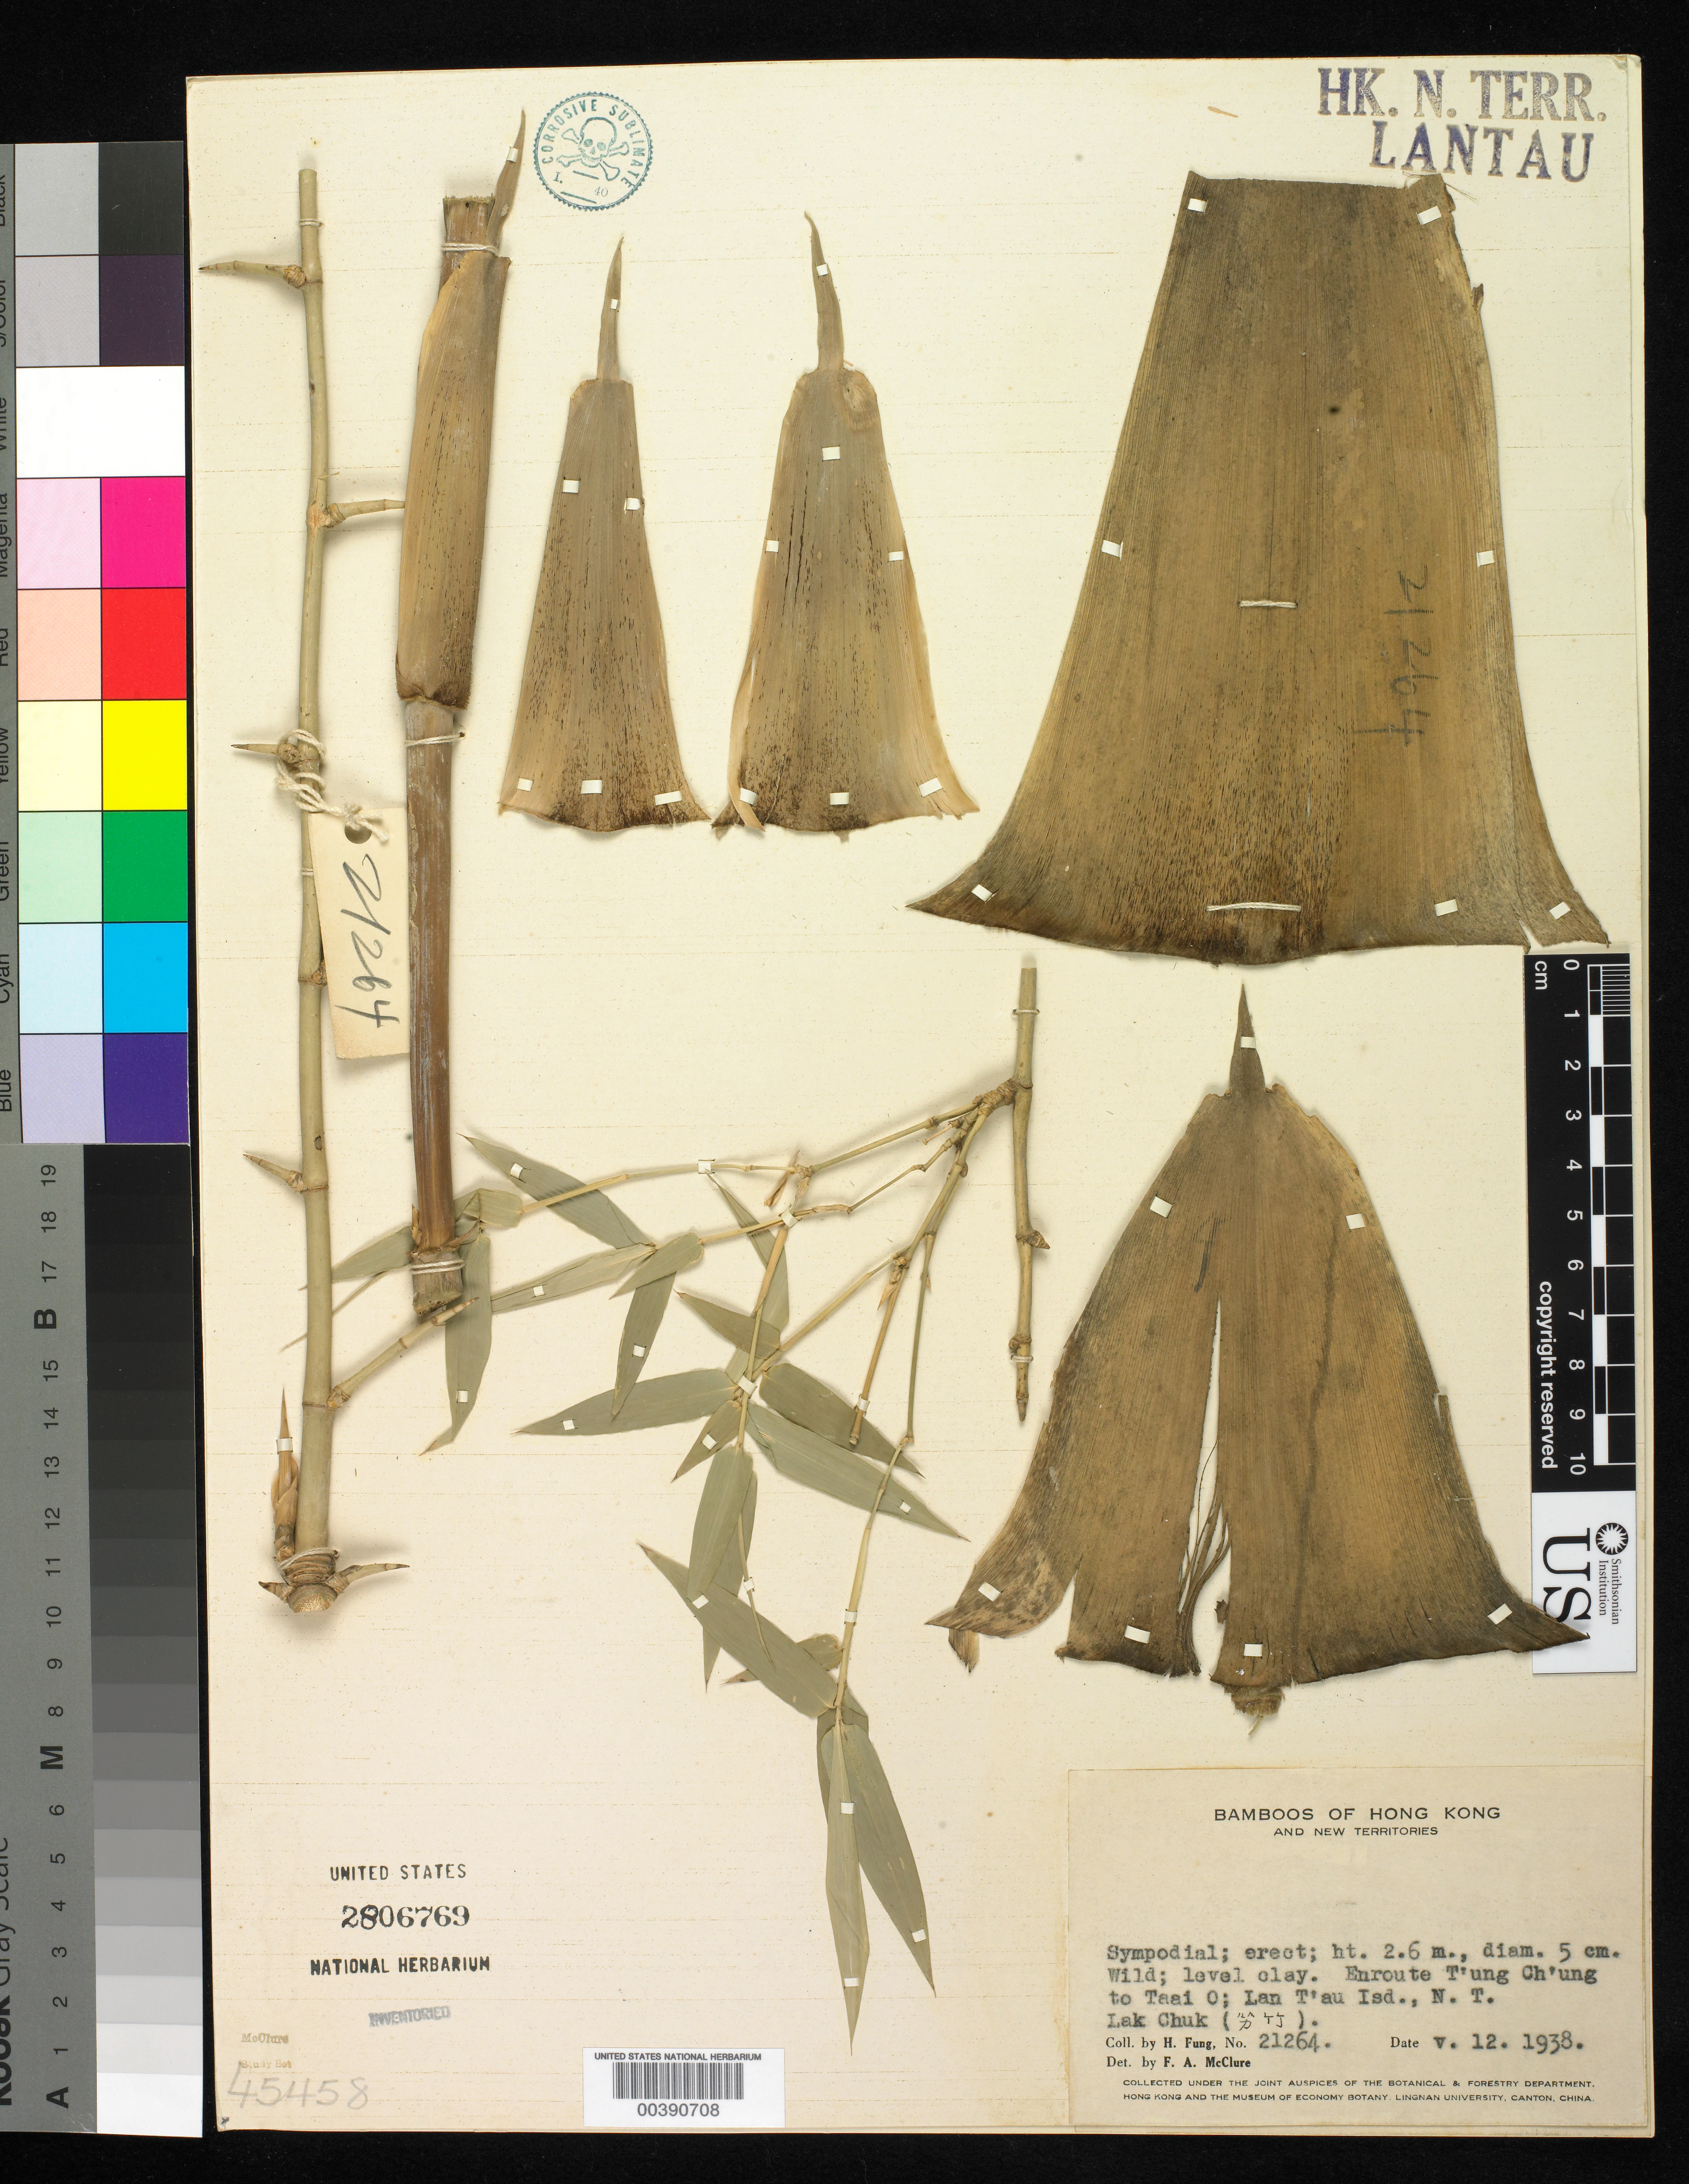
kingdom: Plantae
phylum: Tracheophyta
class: Liliopsida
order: Poales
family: Poaceae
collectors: H. L. Fung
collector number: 21264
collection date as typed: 12 May 1938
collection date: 1938-05-12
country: China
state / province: Hong Kong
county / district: New Territories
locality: Lan t'au isl.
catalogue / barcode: US 2806769